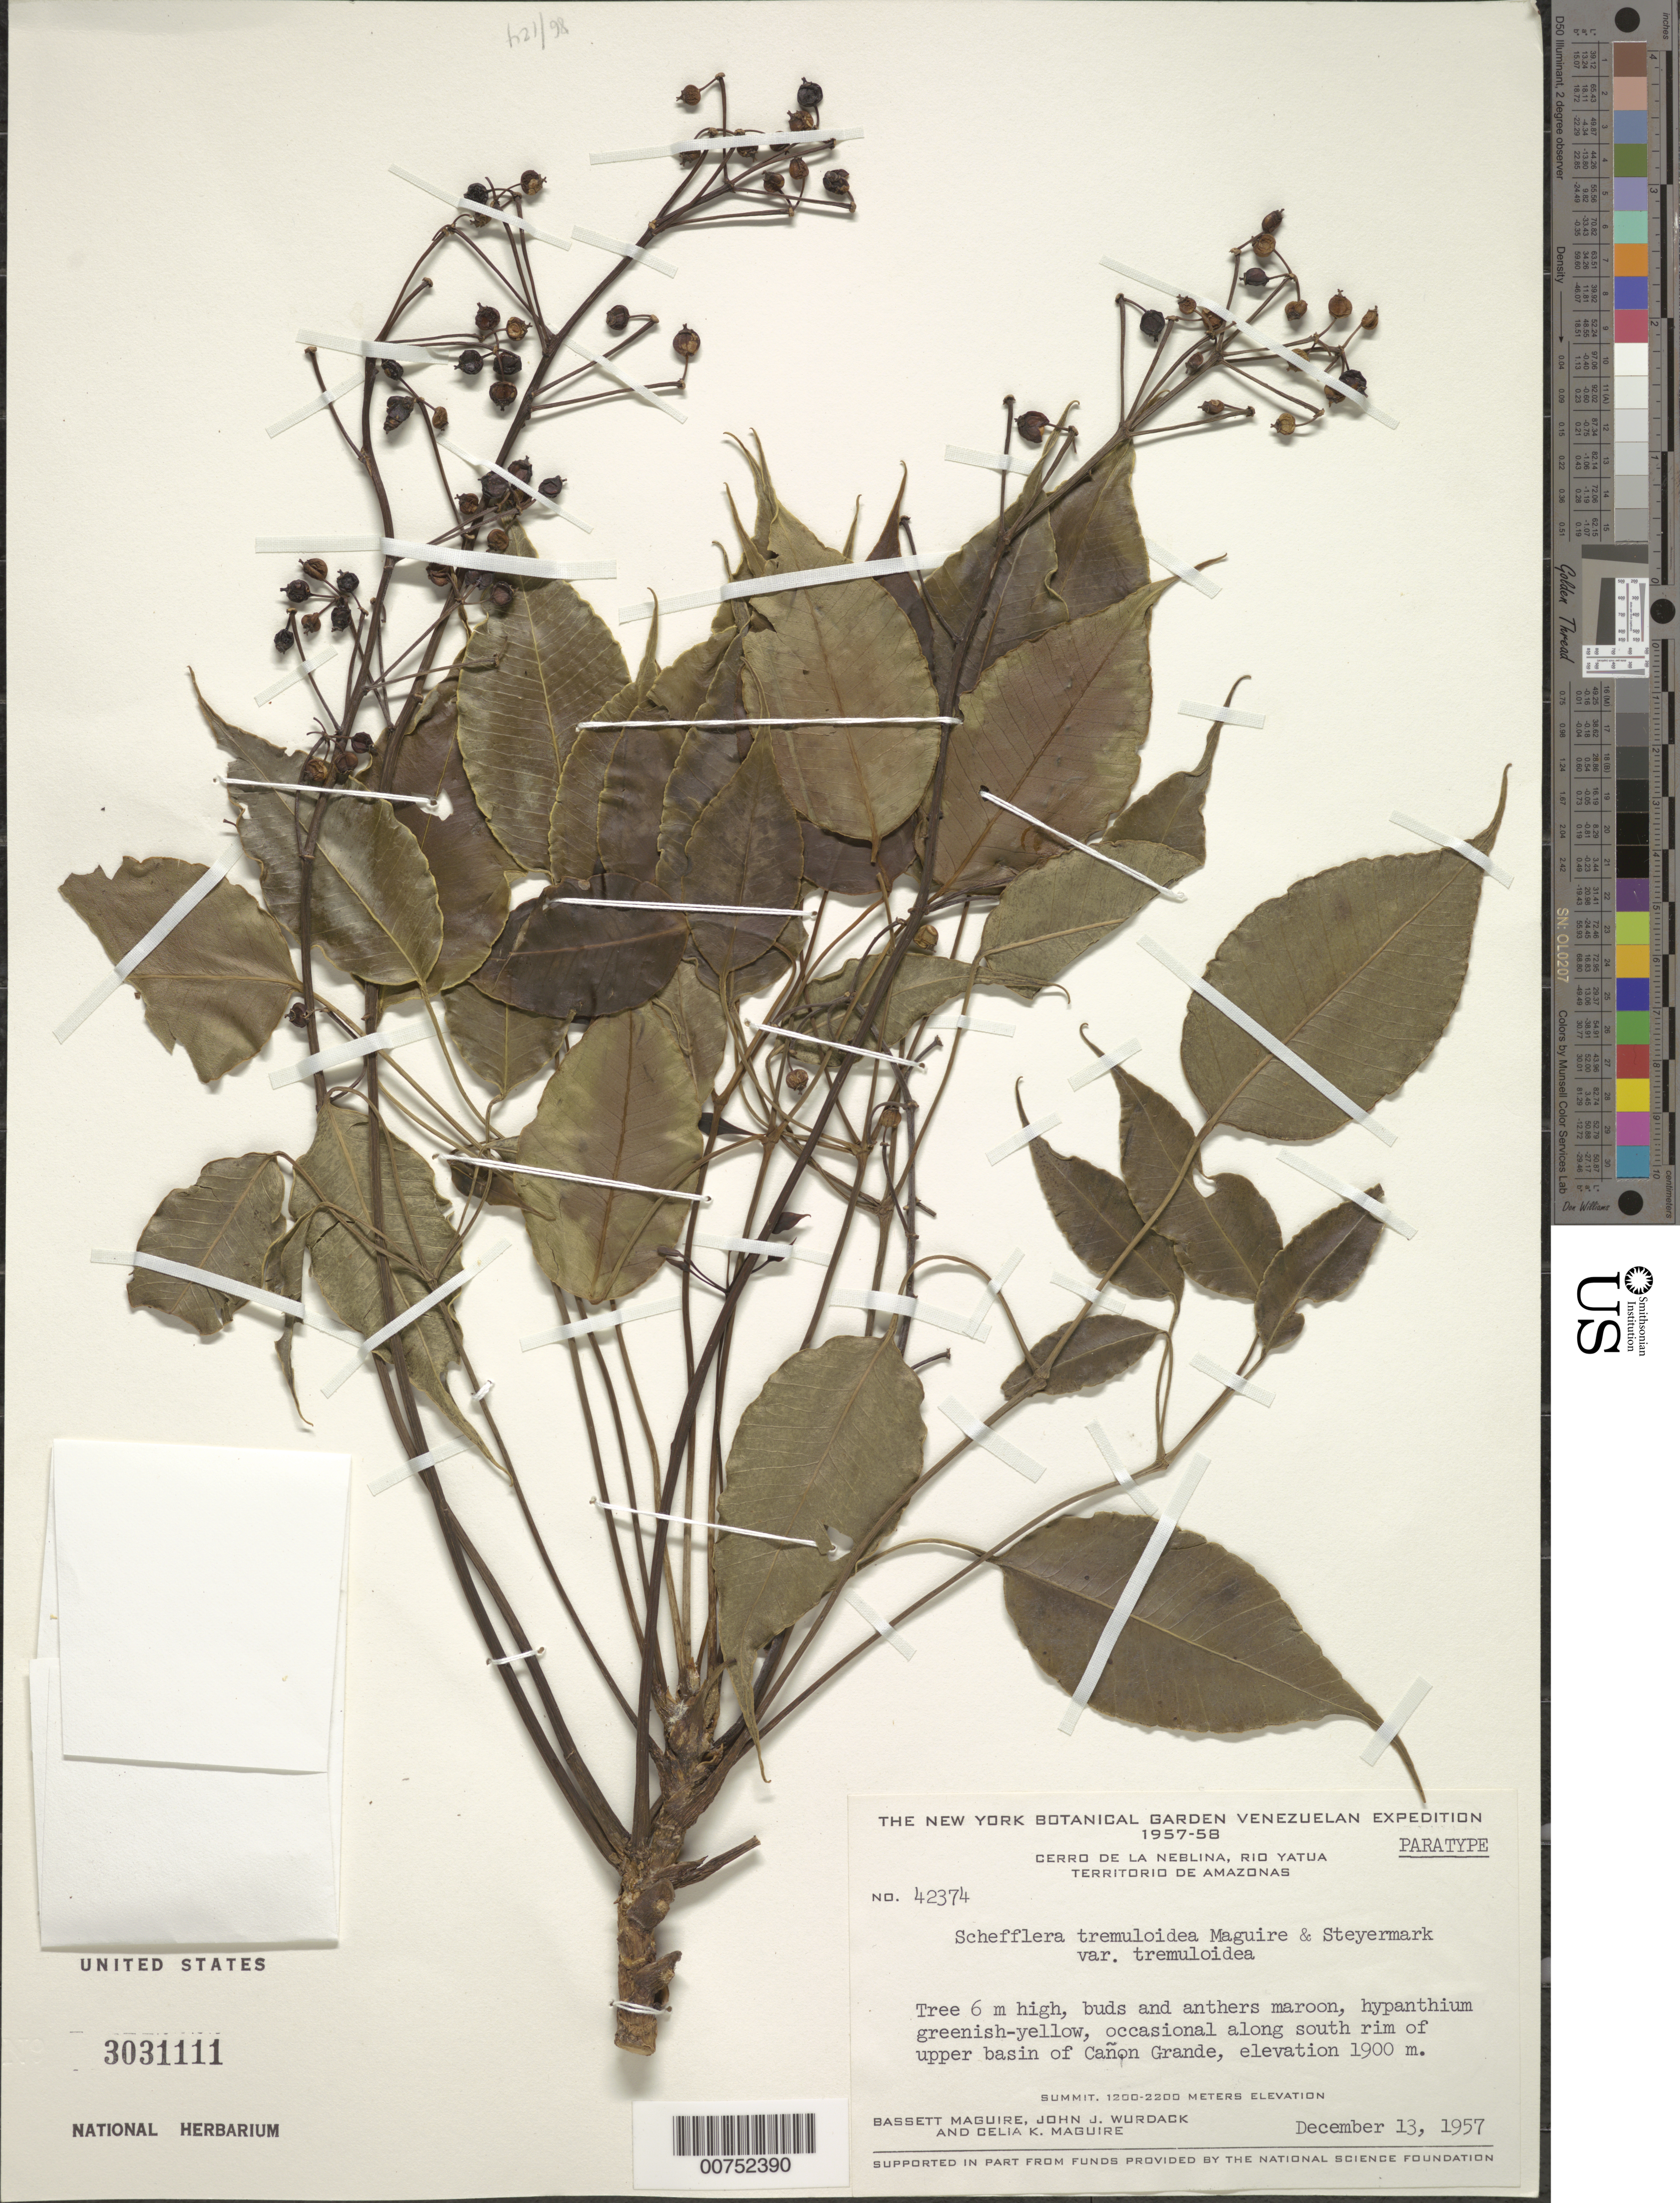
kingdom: Plantae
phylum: Tracheophyta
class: Magnoliopsida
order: Apiales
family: Araliaceae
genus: Schefflera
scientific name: Schefflera tremuloidea var. tremuloidea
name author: Maguire et al.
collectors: B. Maguire, J. J. Wurdack & C. K. Maguire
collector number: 42374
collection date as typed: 13-Dec-57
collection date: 1957-12-13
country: Venezuela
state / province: Amazonas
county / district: Río Negro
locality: Cerro de la Neblina, Río Yatua, along south rim of upper basin of Caño Grande above Salto Grande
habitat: South rim of upper basin of Cañon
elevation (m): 1900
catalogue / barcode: US 3031111